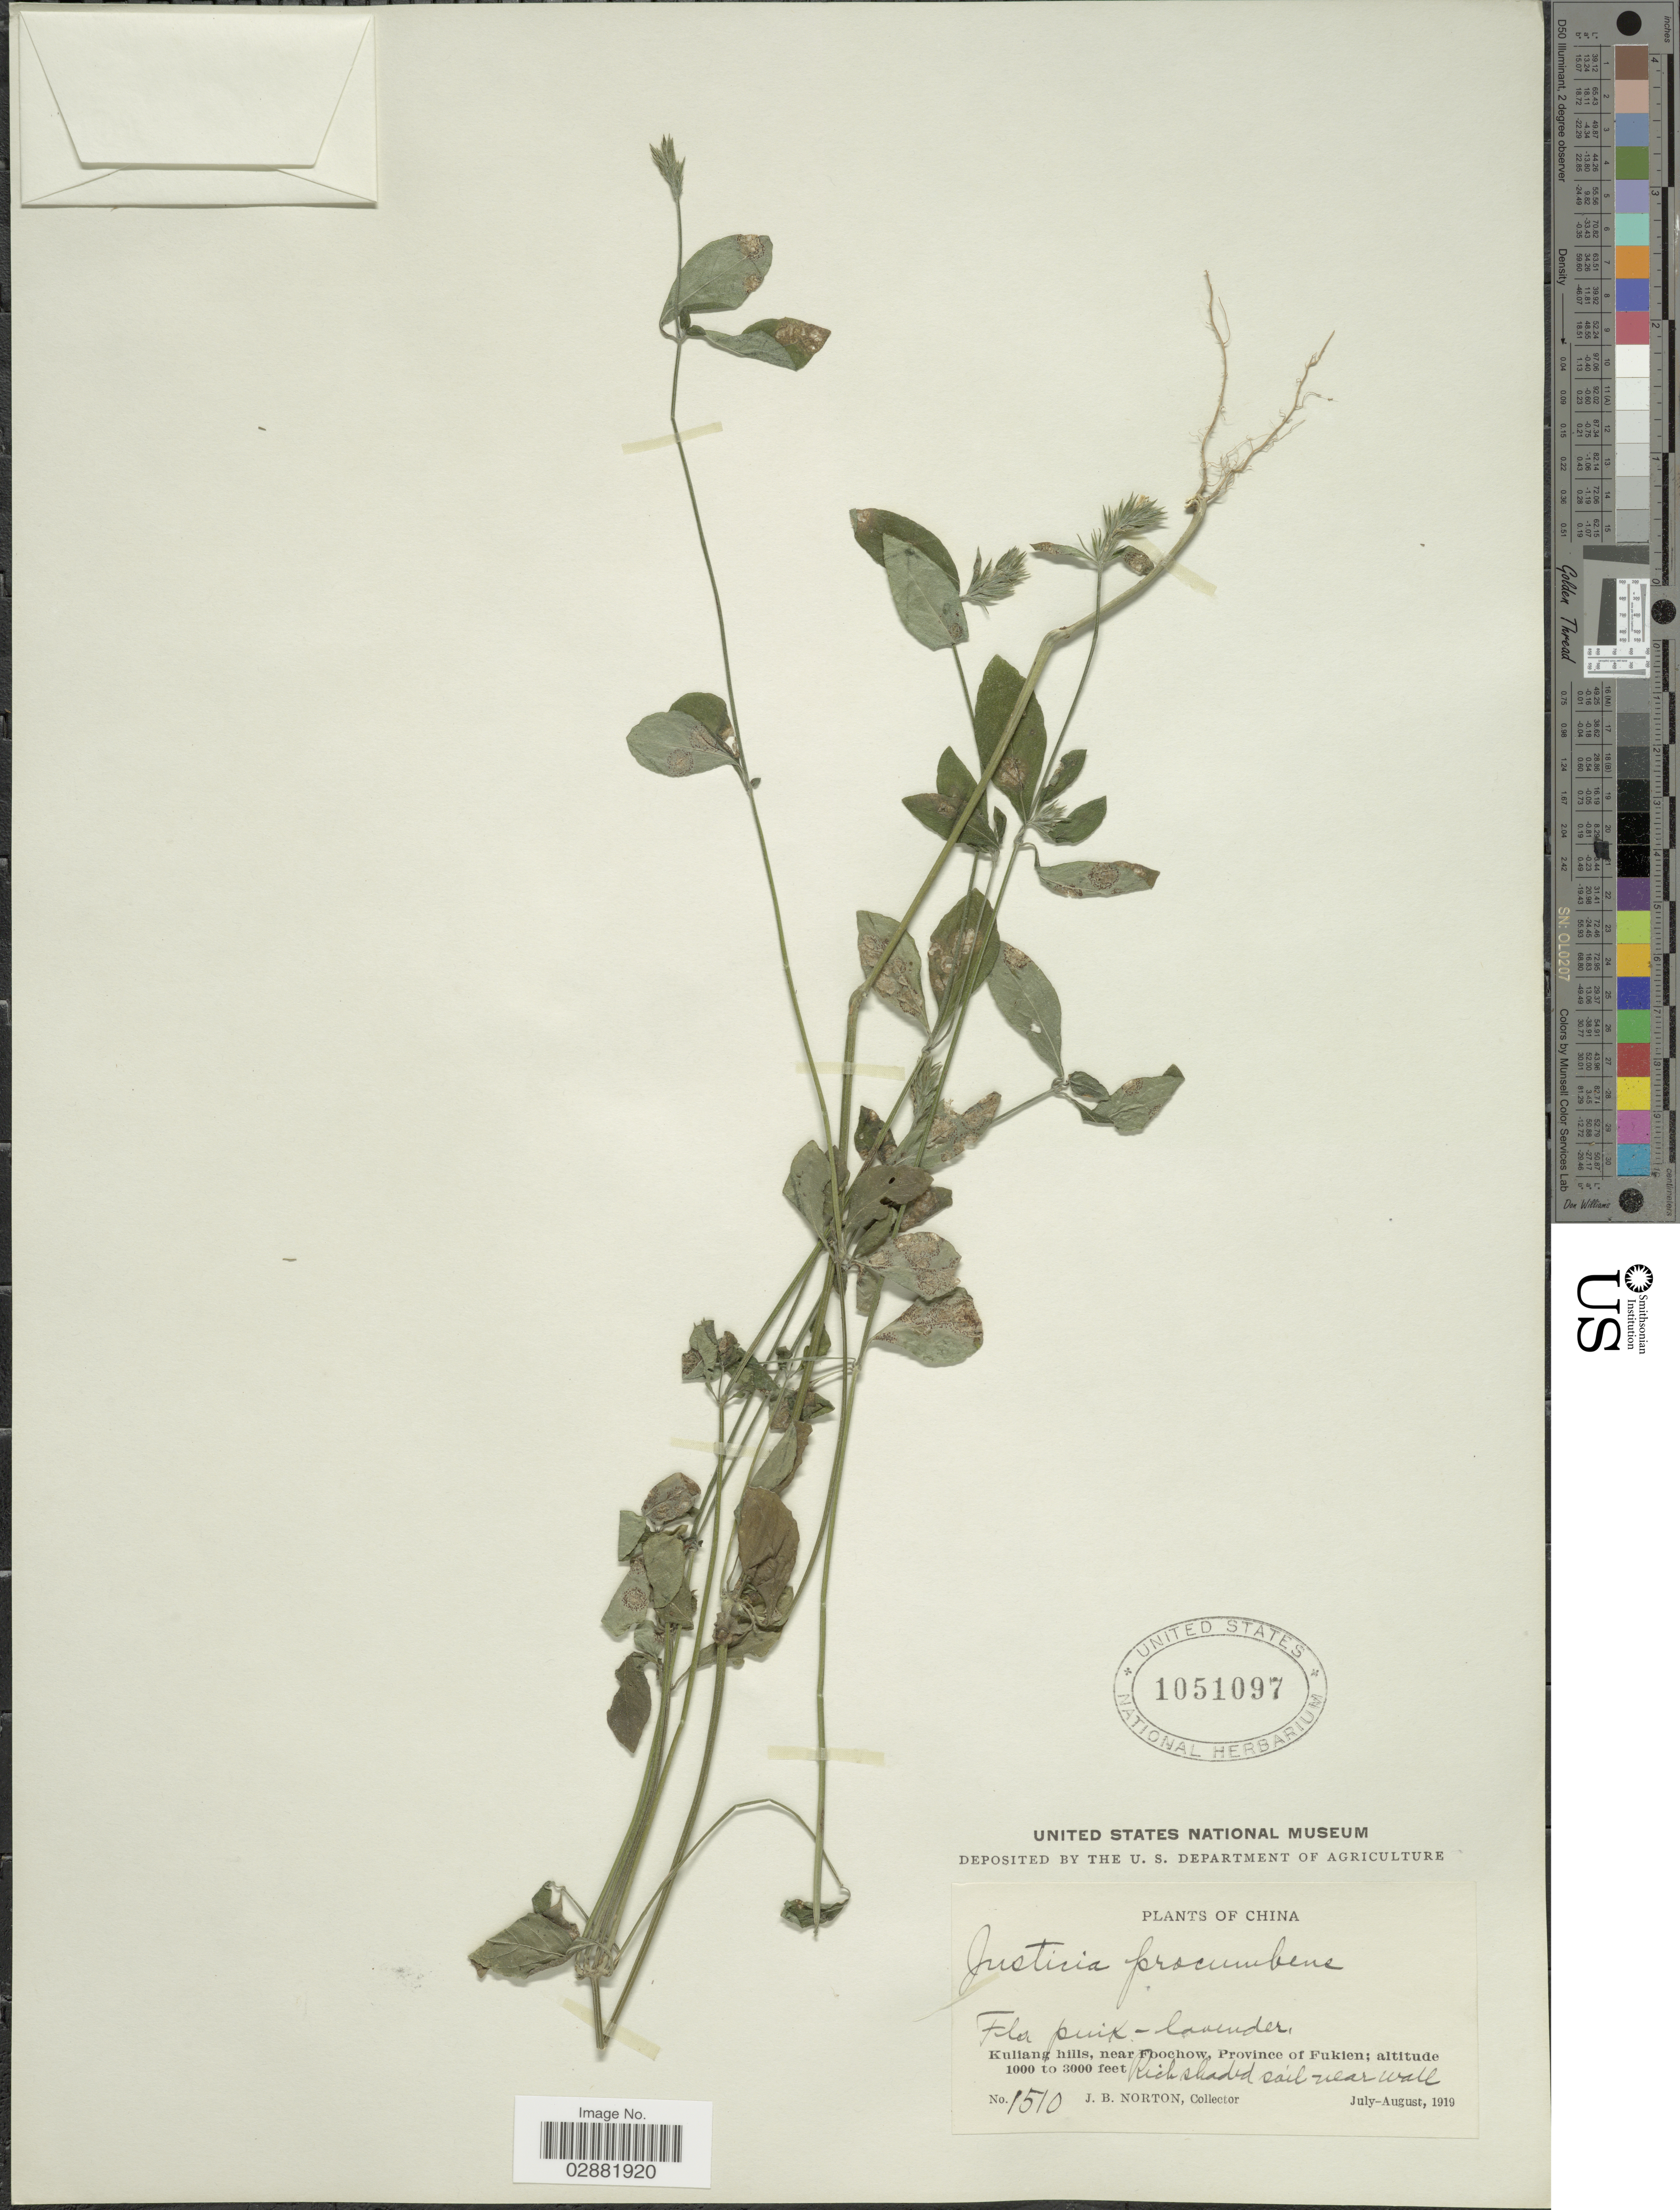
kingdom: Plantae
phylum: Tracheophyta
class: Magnoliopsida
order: Lamiales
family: Acanthaceae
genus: Justicia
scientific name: Justicia procumbens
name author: L.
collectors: J. B. Norton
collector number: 1510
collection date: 1919-07/1919-08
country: China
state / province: Fujian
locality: Kuliang Hills, near Foochow, Provice of Fukien.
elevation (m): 305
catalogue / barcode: US 1051097